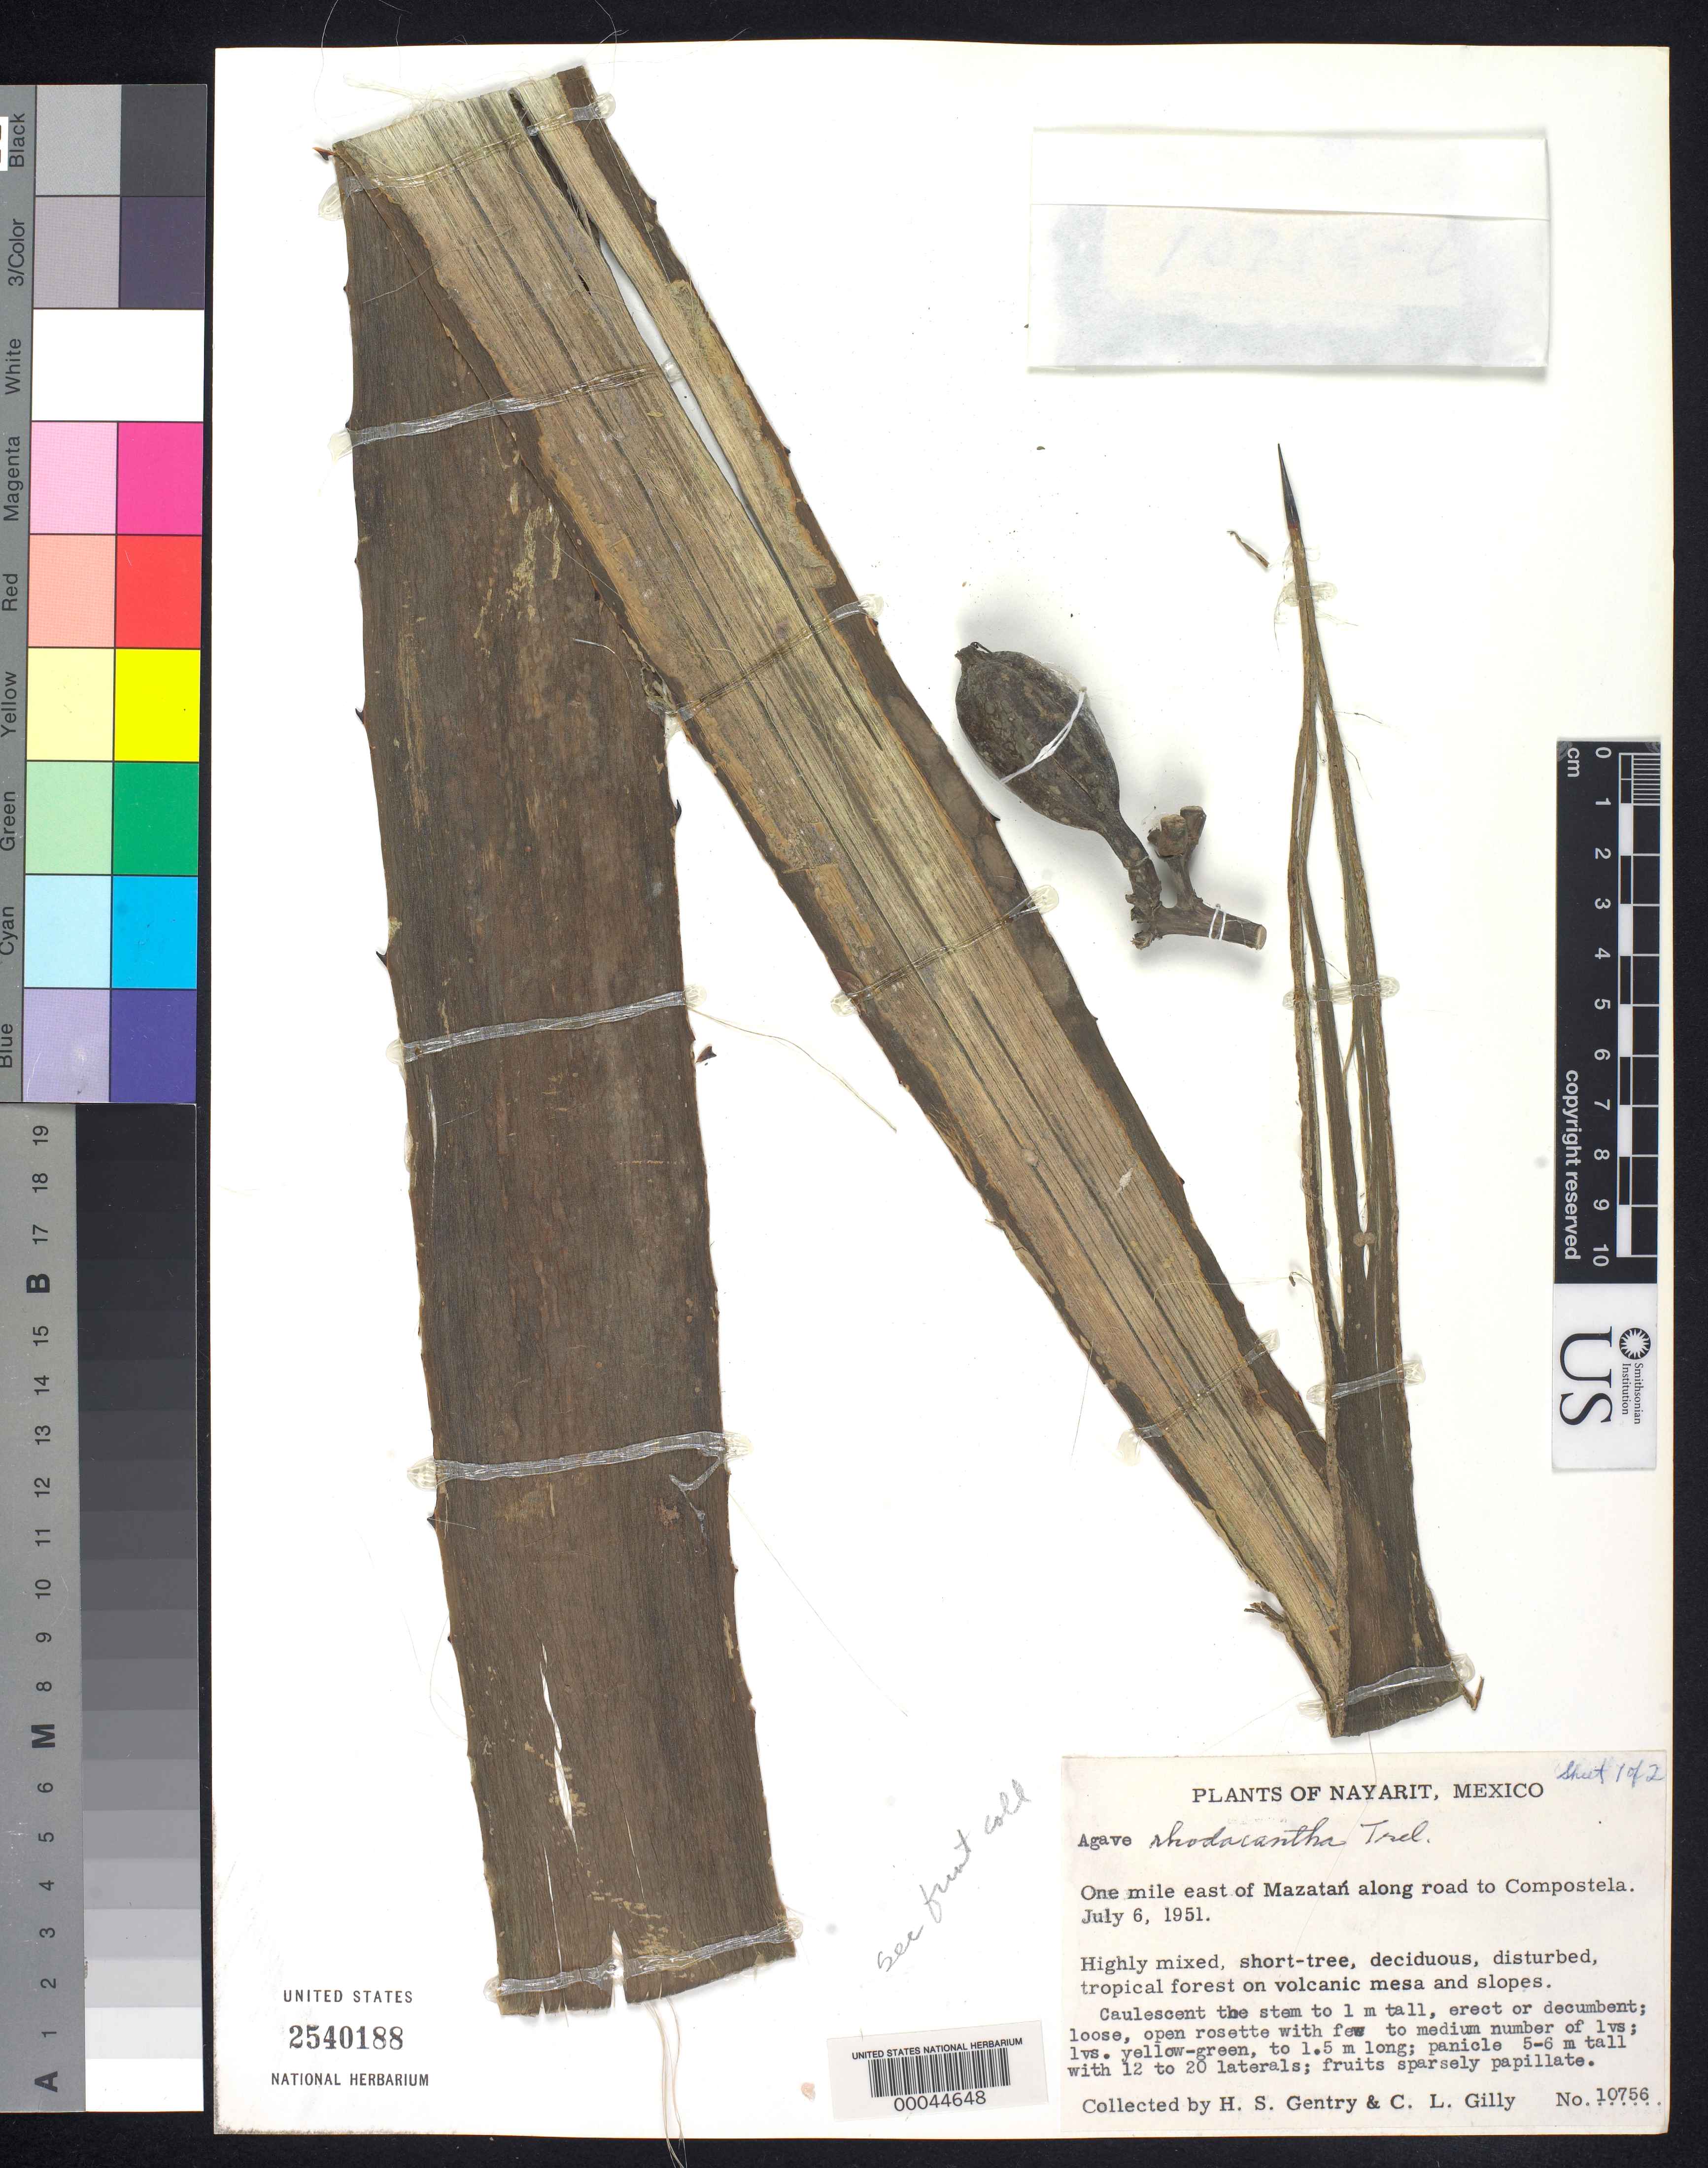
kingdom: Plantae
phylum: Tracheophyta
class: Liliopsida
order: Asparagales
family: Asparagaceae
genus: Agave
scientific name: Agave rhodacantha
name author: Trel.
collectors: H. S. Gentry & C. Gilly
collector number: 10756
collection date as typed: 06 Jul 1951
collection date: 1951-07-06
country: Mexico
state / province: Nayarit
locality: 1 mi E of Mazatan along road to Compostela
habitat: Highly mixed, short tree, deciduous, disturbed, tropical forest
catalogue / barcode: US 2540188